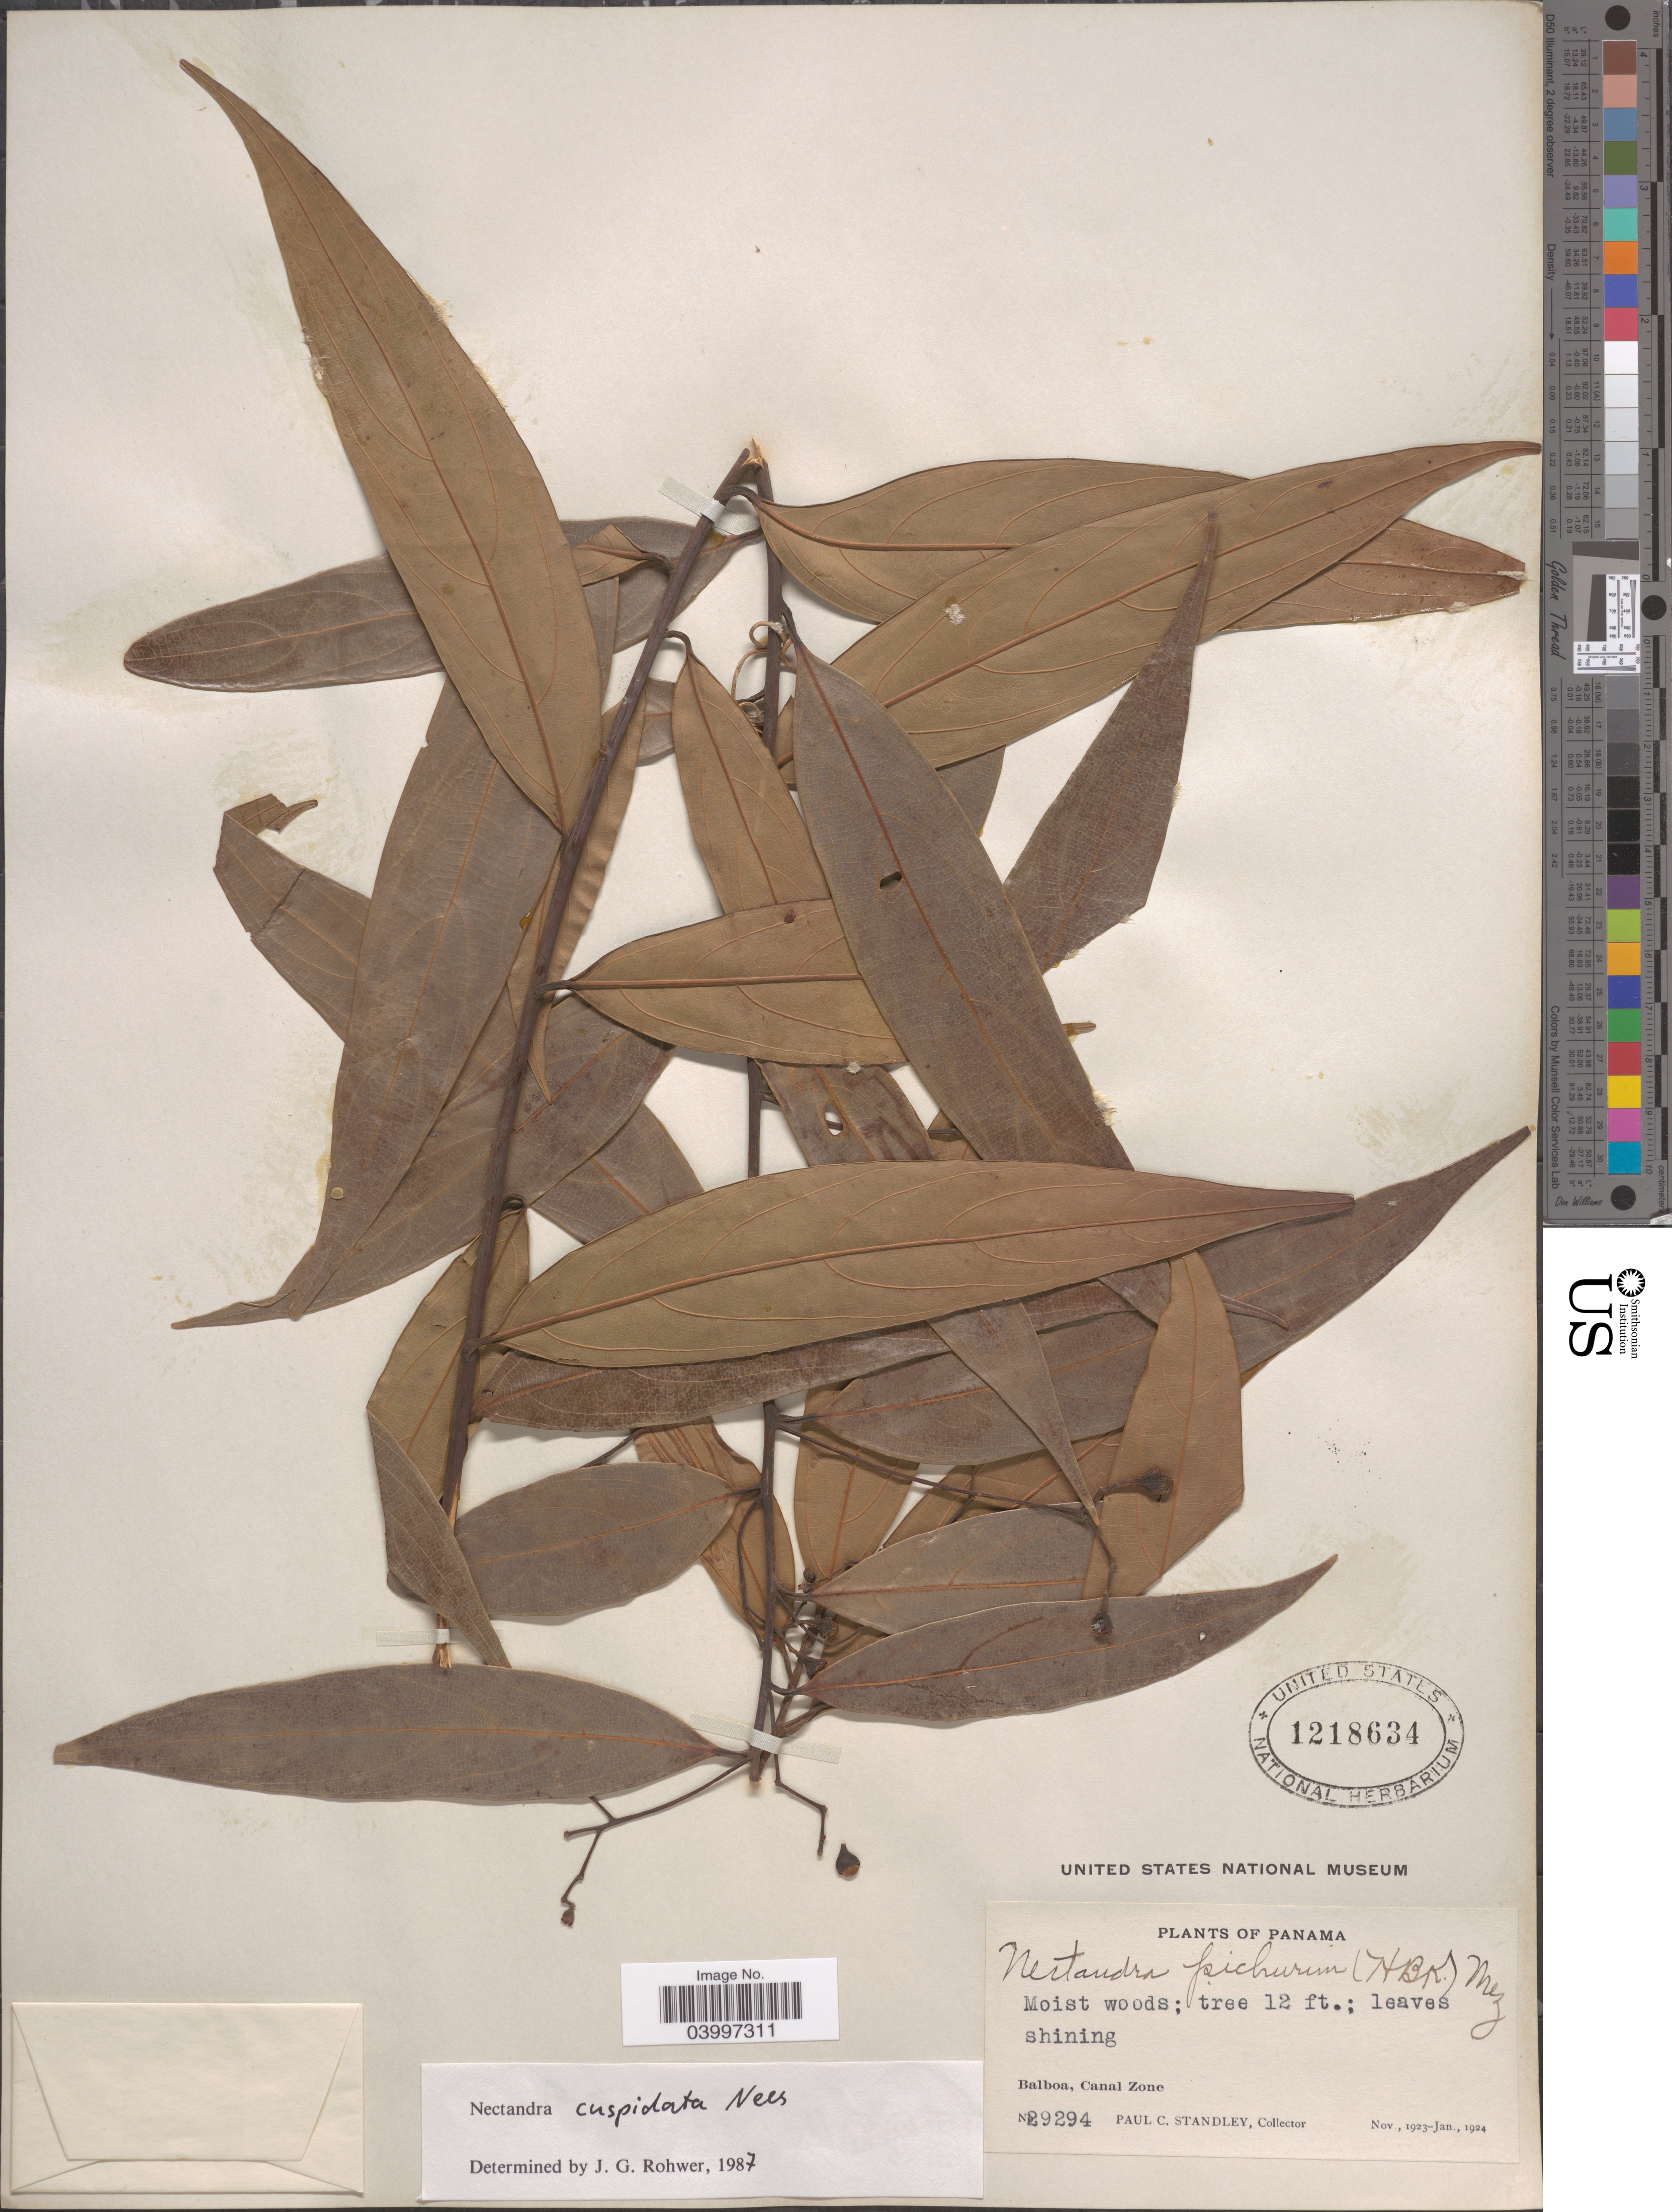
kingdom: Plantae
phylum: Tracheophyta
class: Magnoliopsida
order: Laurales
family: Lauraceae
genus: Nectandra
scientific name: Nectandra cuspidata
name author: Nees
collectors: P. C. Standley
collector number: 29294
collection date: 1923-11/1924-01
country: Panama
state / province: Colón / Panamá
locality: Balboa, Canal Zone.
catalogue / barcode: US 1218634